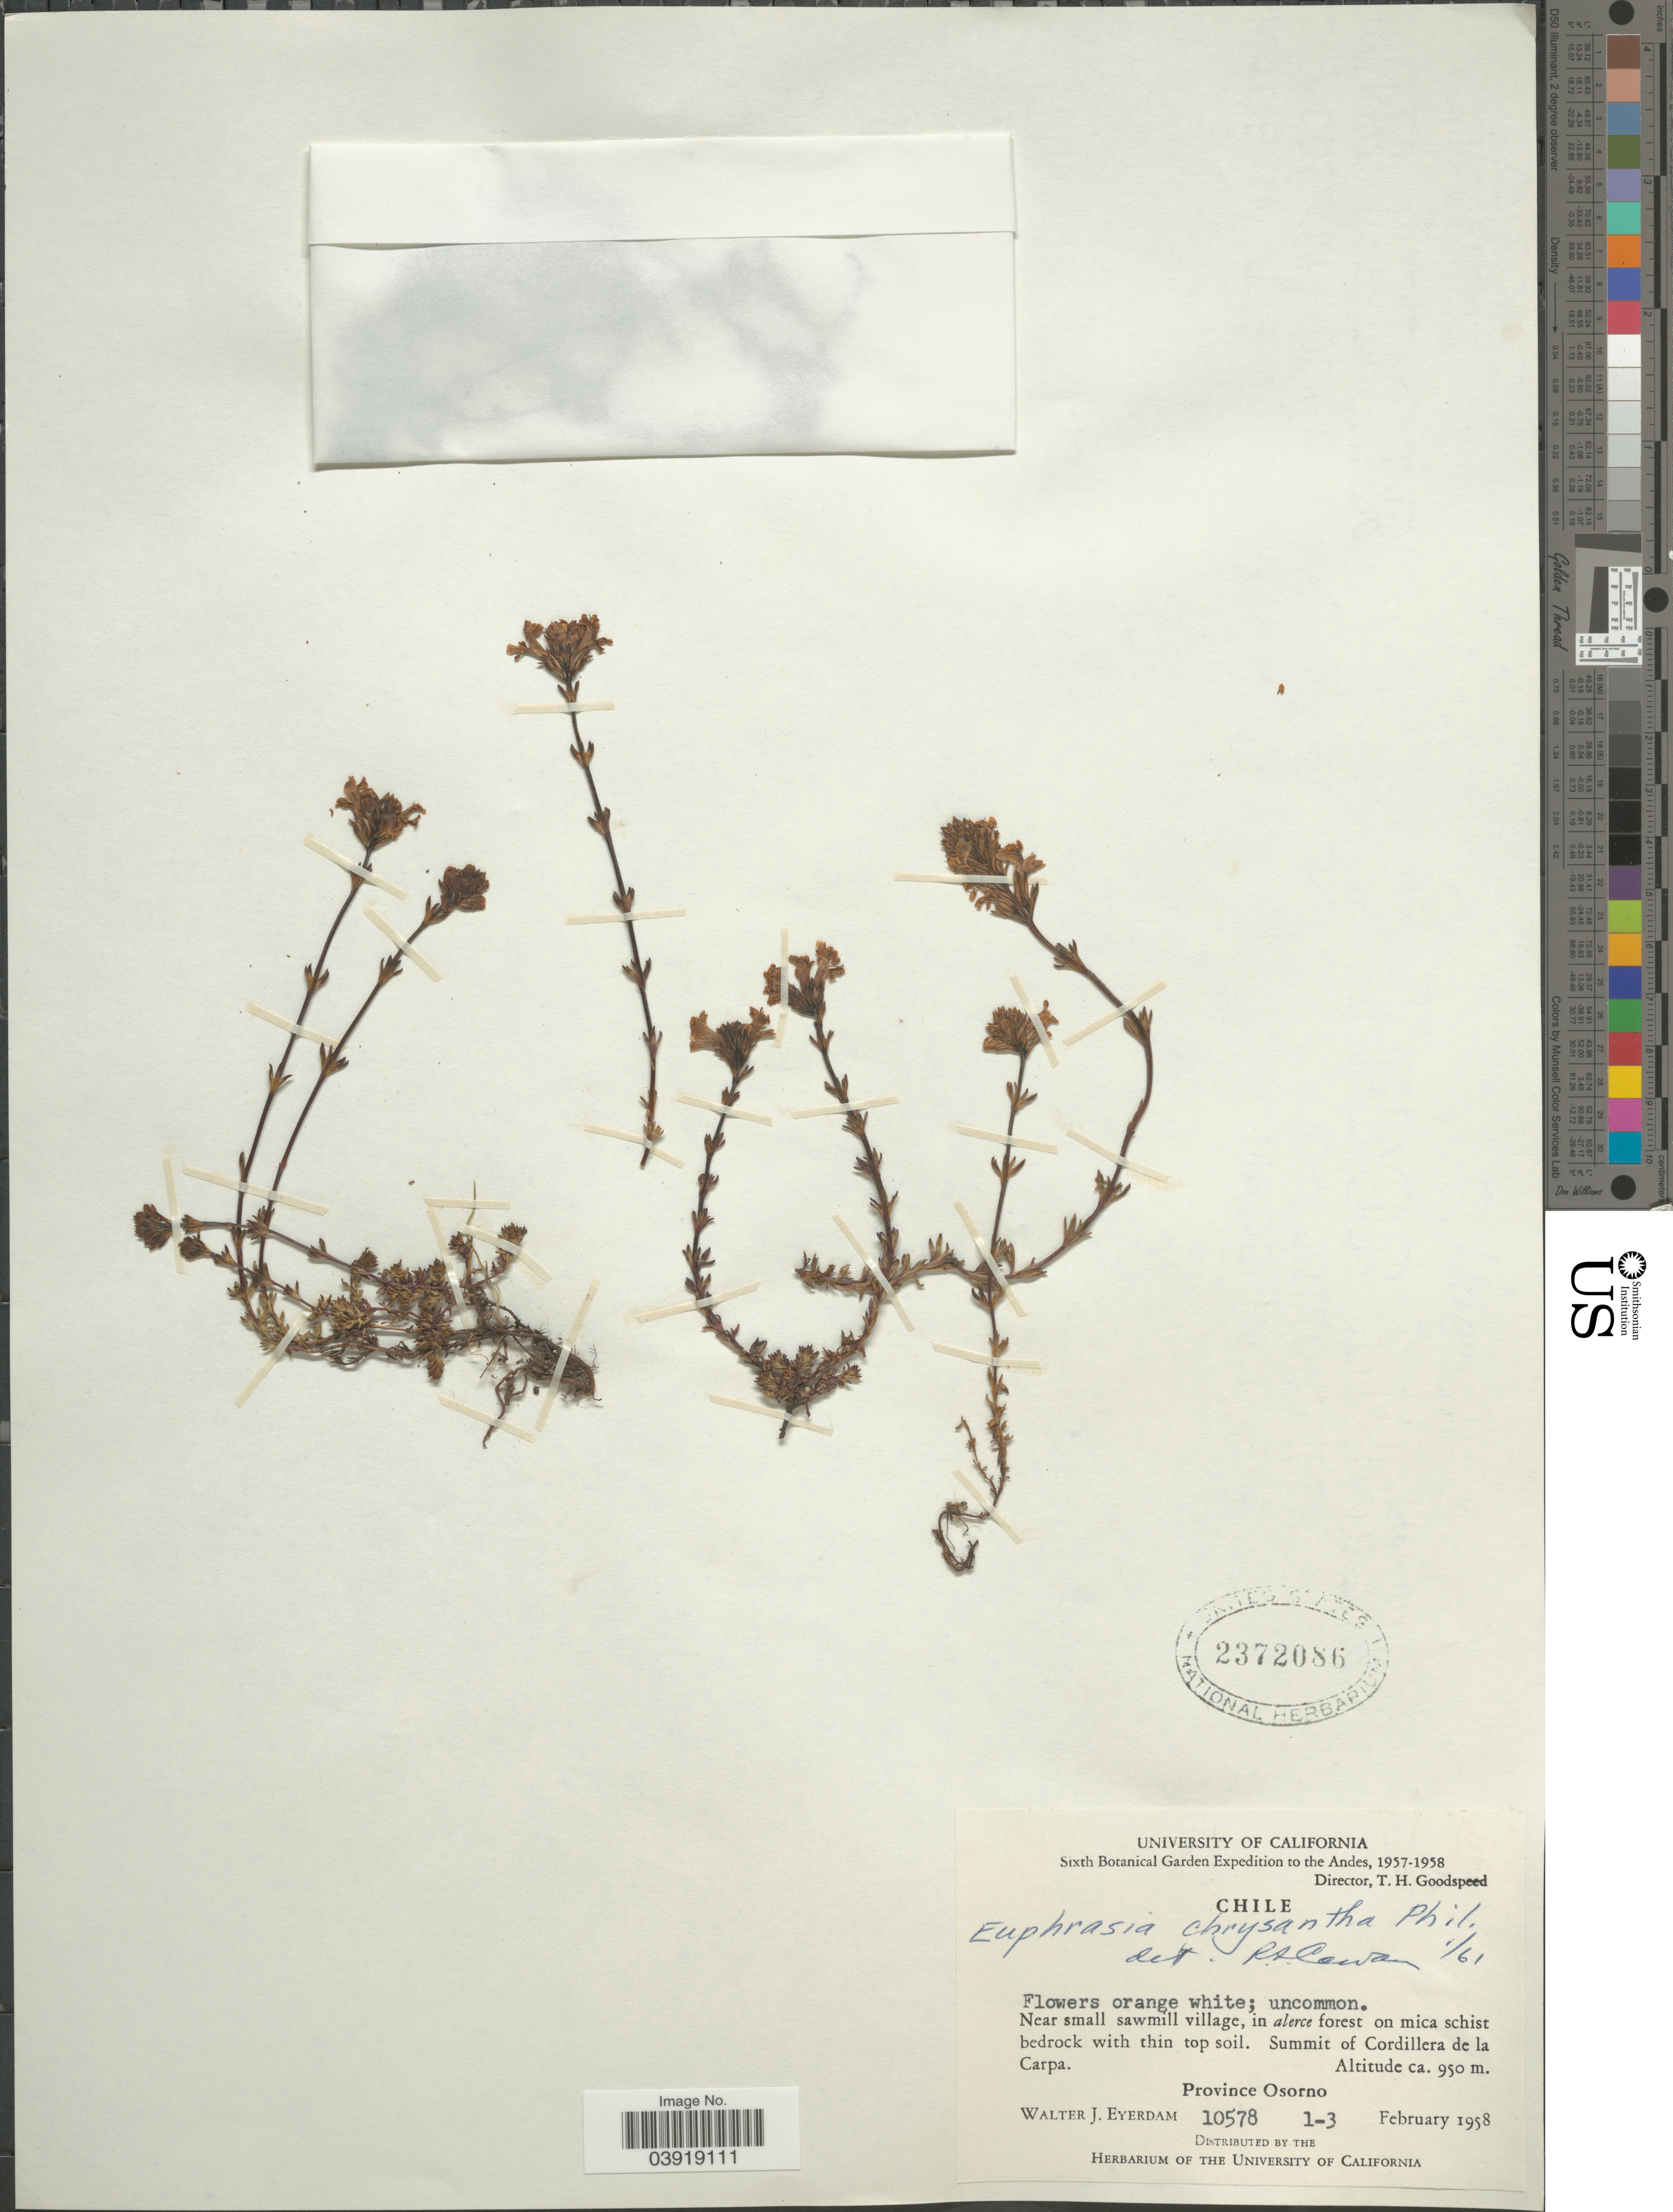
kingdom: Plantae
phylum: Tracheophyta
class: Magnoliopsida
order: Lamiales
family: Orobanchaceae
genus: Euphrasia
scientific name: Euphrasia chrysantha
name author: Phil.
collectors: W. J. Eyerdam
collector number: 10578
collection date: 1958-02-01/1958-02-03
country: Chile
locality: Andes. Near small sawmill village. Summit of Cordillera de la Carpa. Province Osorno.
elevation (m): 950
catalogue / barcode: US 2372086